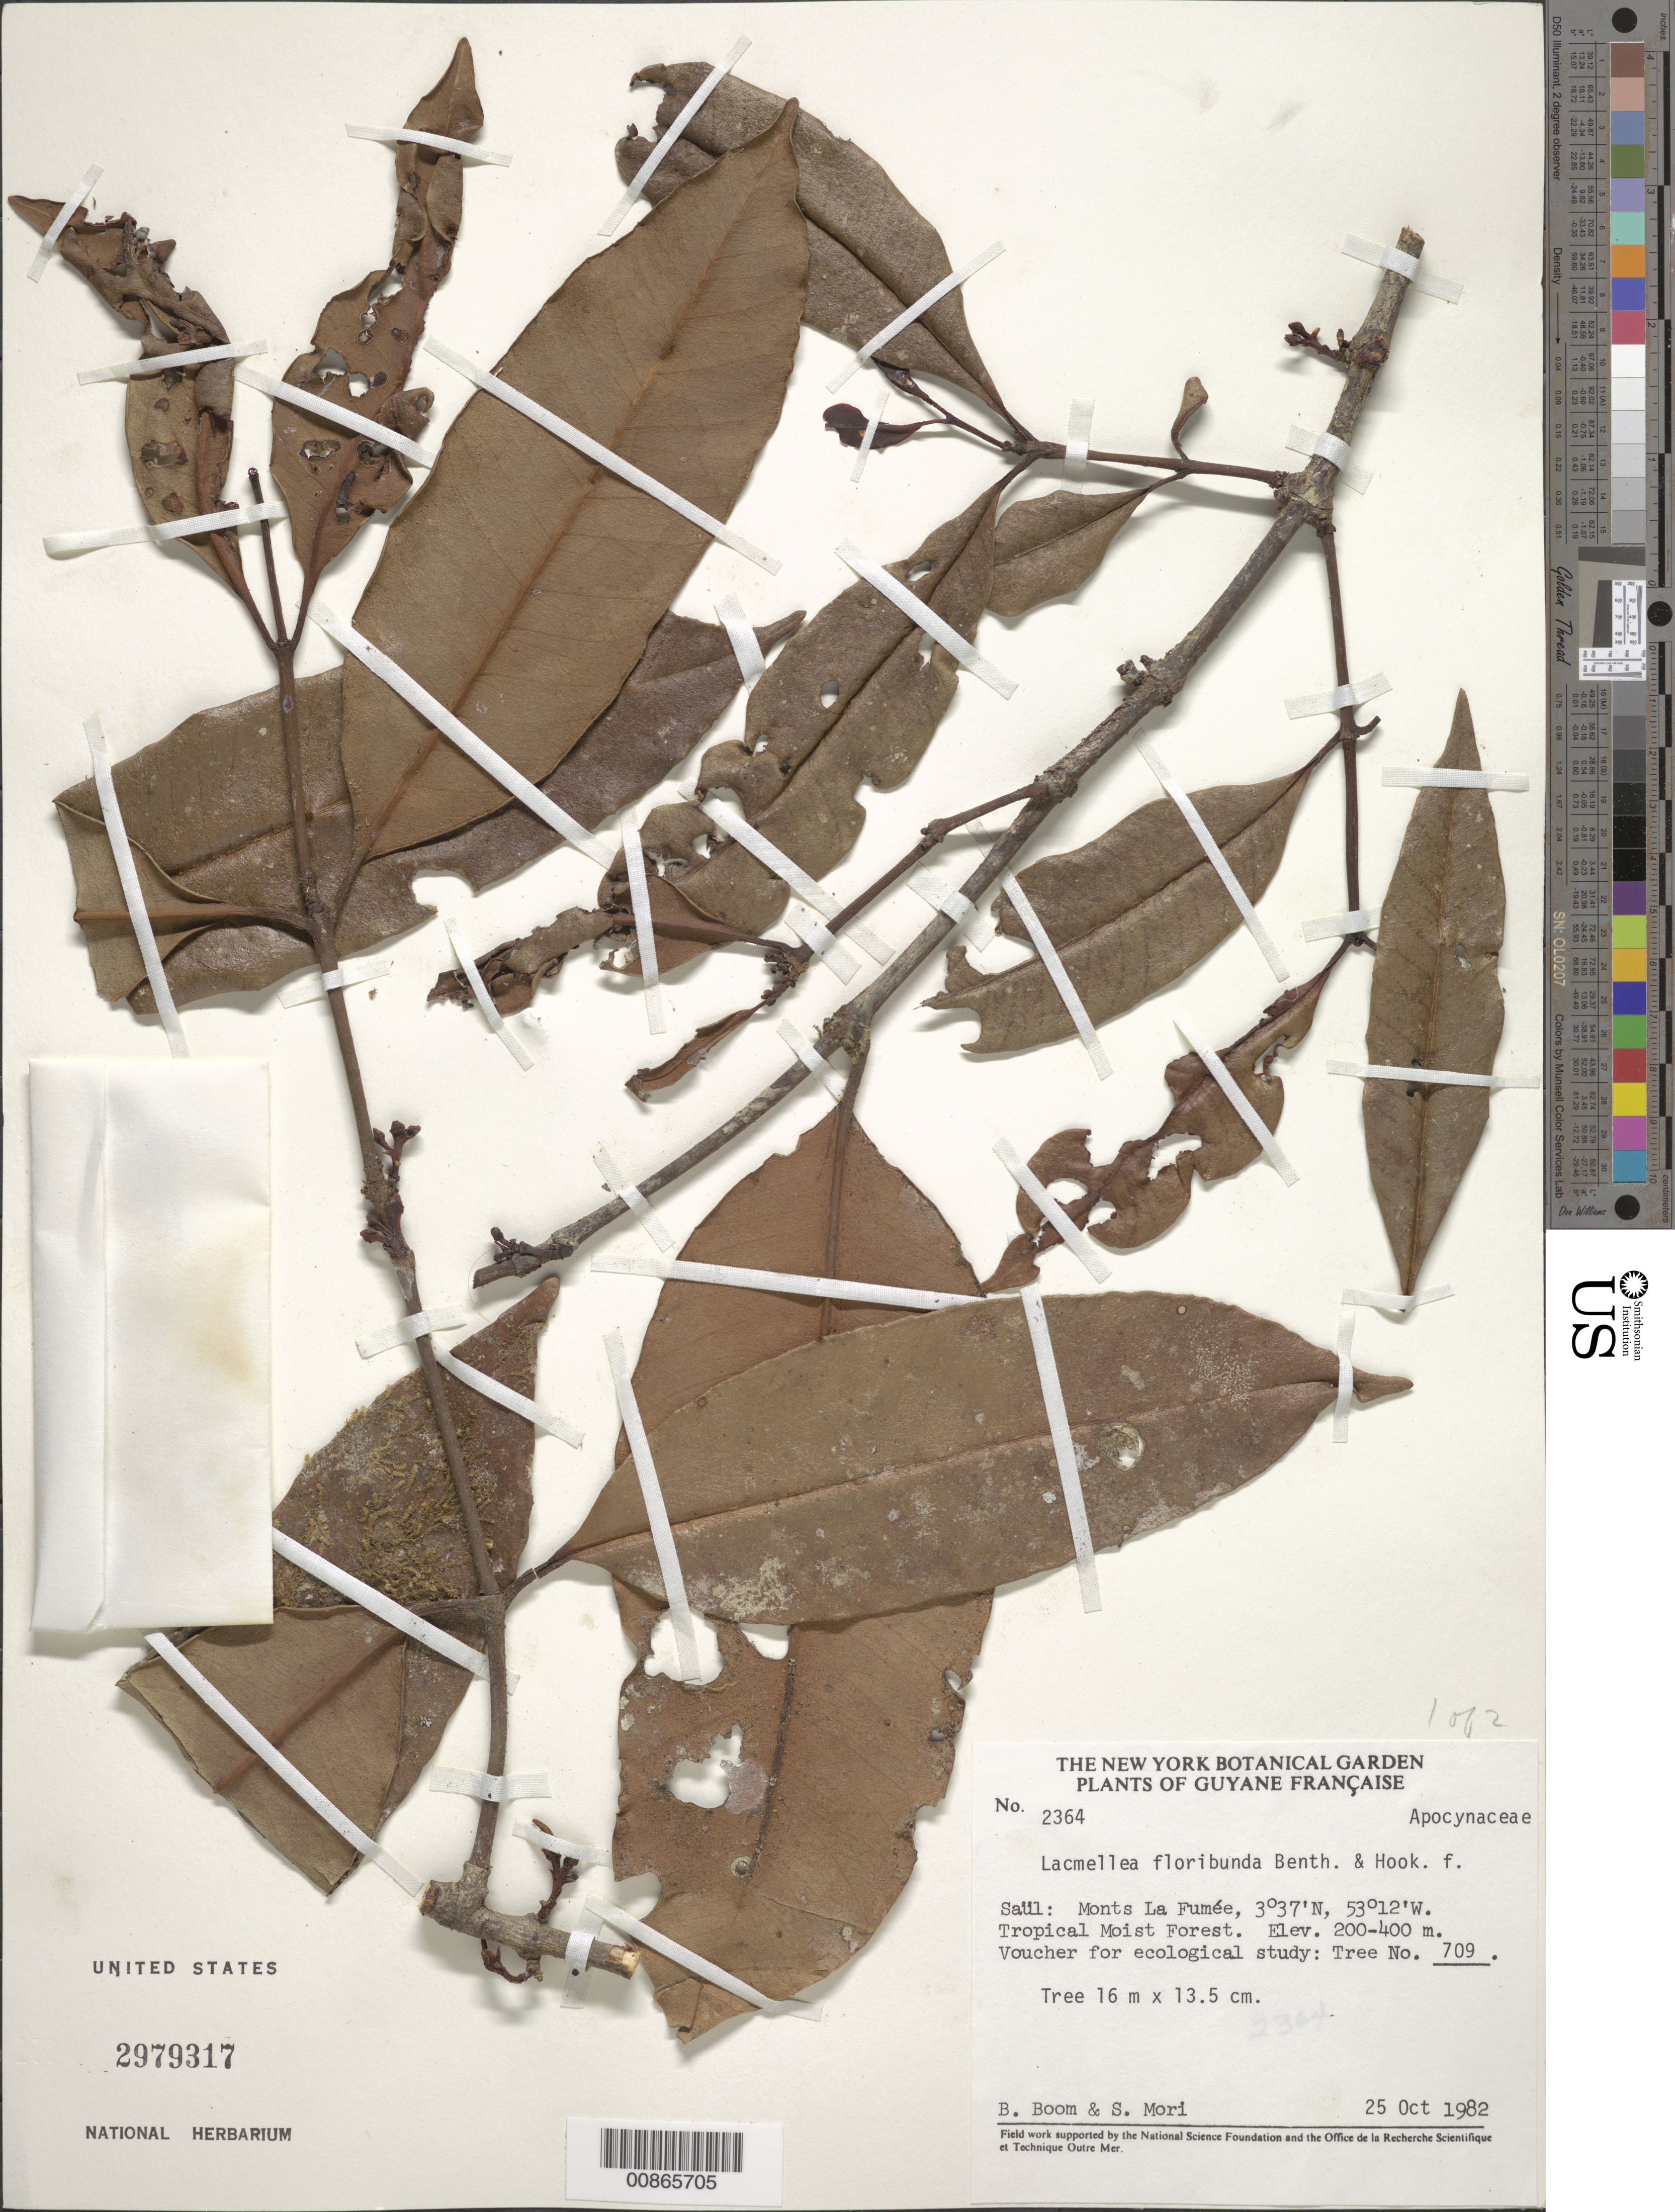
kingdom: Plantae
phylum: Tracheophyta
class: Magnoliopsida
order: Gentianales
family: Apocynaceae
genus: Lacmellea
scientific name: Lacmellea floribunda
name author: (Poepp.) Benth. & Hook. f.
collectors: B. M. Boom & S. Mori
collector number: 2364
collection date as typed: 25-Oct-82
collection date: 1982-10-25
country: French Guiana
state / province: Saint-Laurent-du-Maroni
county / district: Saül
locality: Monts La Fumée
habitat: Tropical moist forest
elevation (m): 200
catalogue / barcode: US 2979317